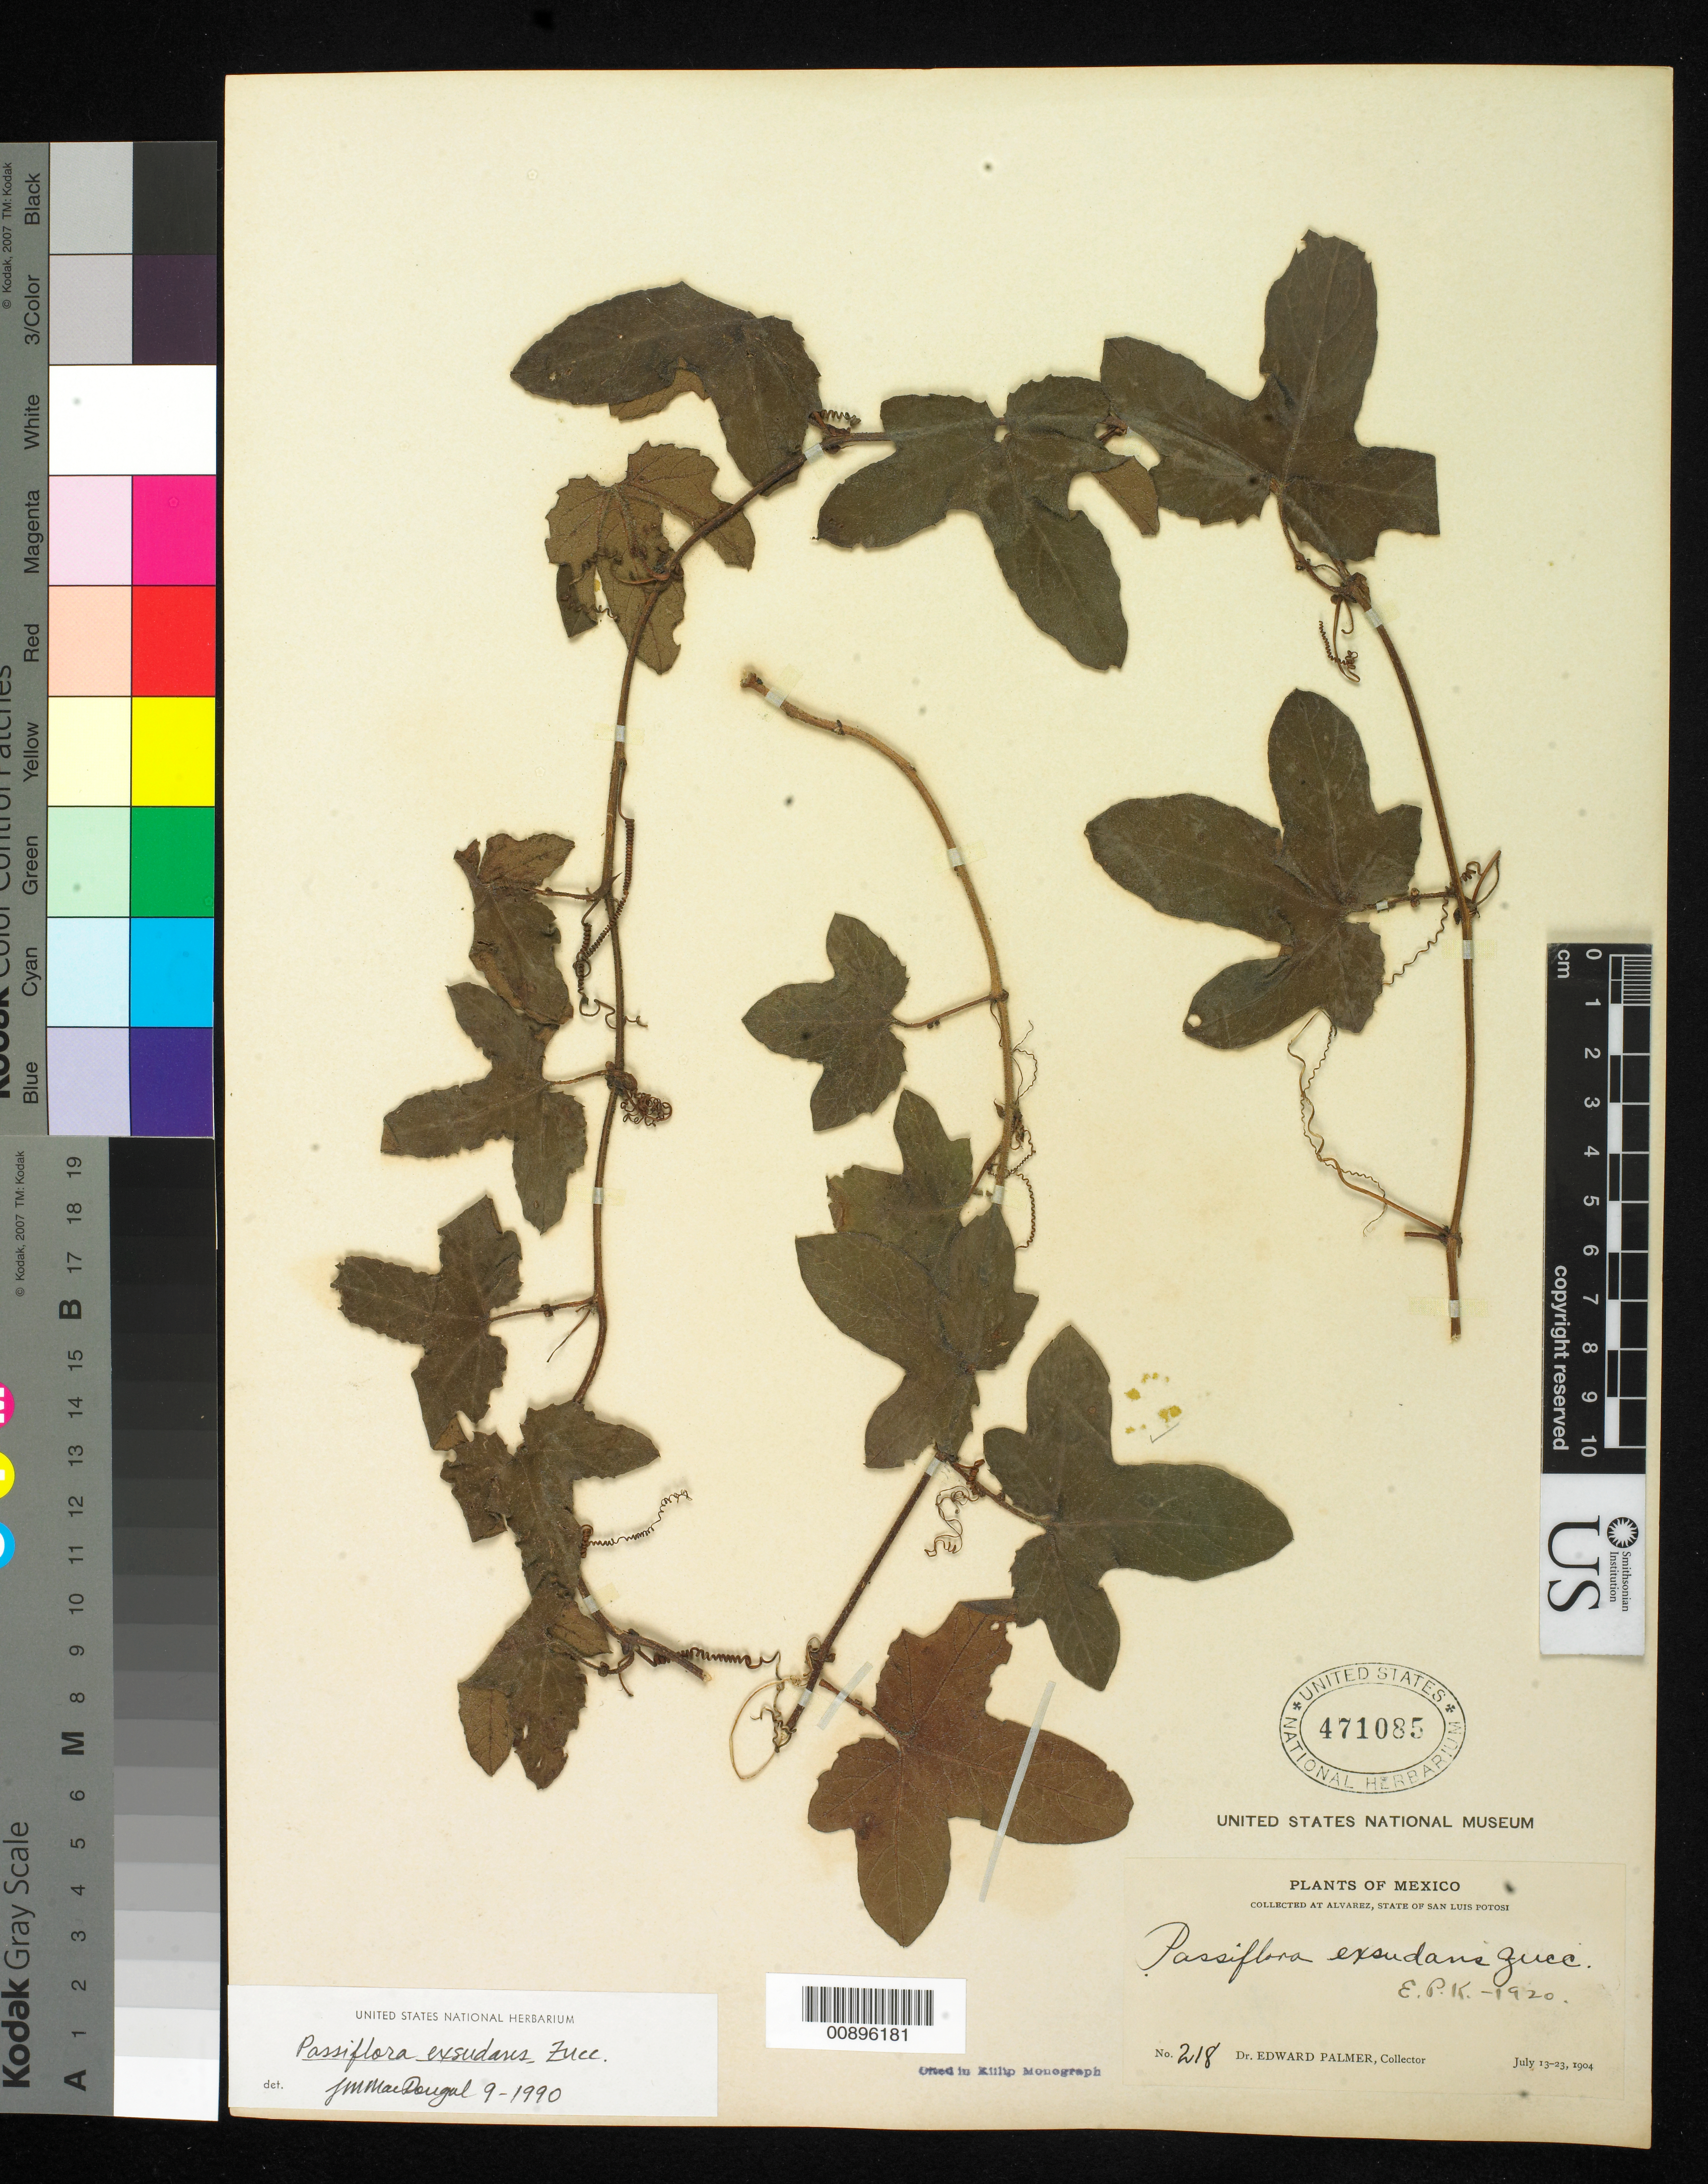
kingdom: Plantae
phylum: Tracheophyta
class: Magnoliopsida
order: Malpighiales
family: Passifloraceae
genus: Passiflora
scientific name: Passiflora exsudans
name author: Zucc.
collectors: E. Palmer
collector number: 218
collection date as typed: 13 Jul 1904 to 23 Jul 1904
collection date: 1904-07-13/1904-07-23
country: Mexico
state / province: San Luis Potosí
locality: Alvarez, San Luis Potosí.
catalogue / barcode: US 471085